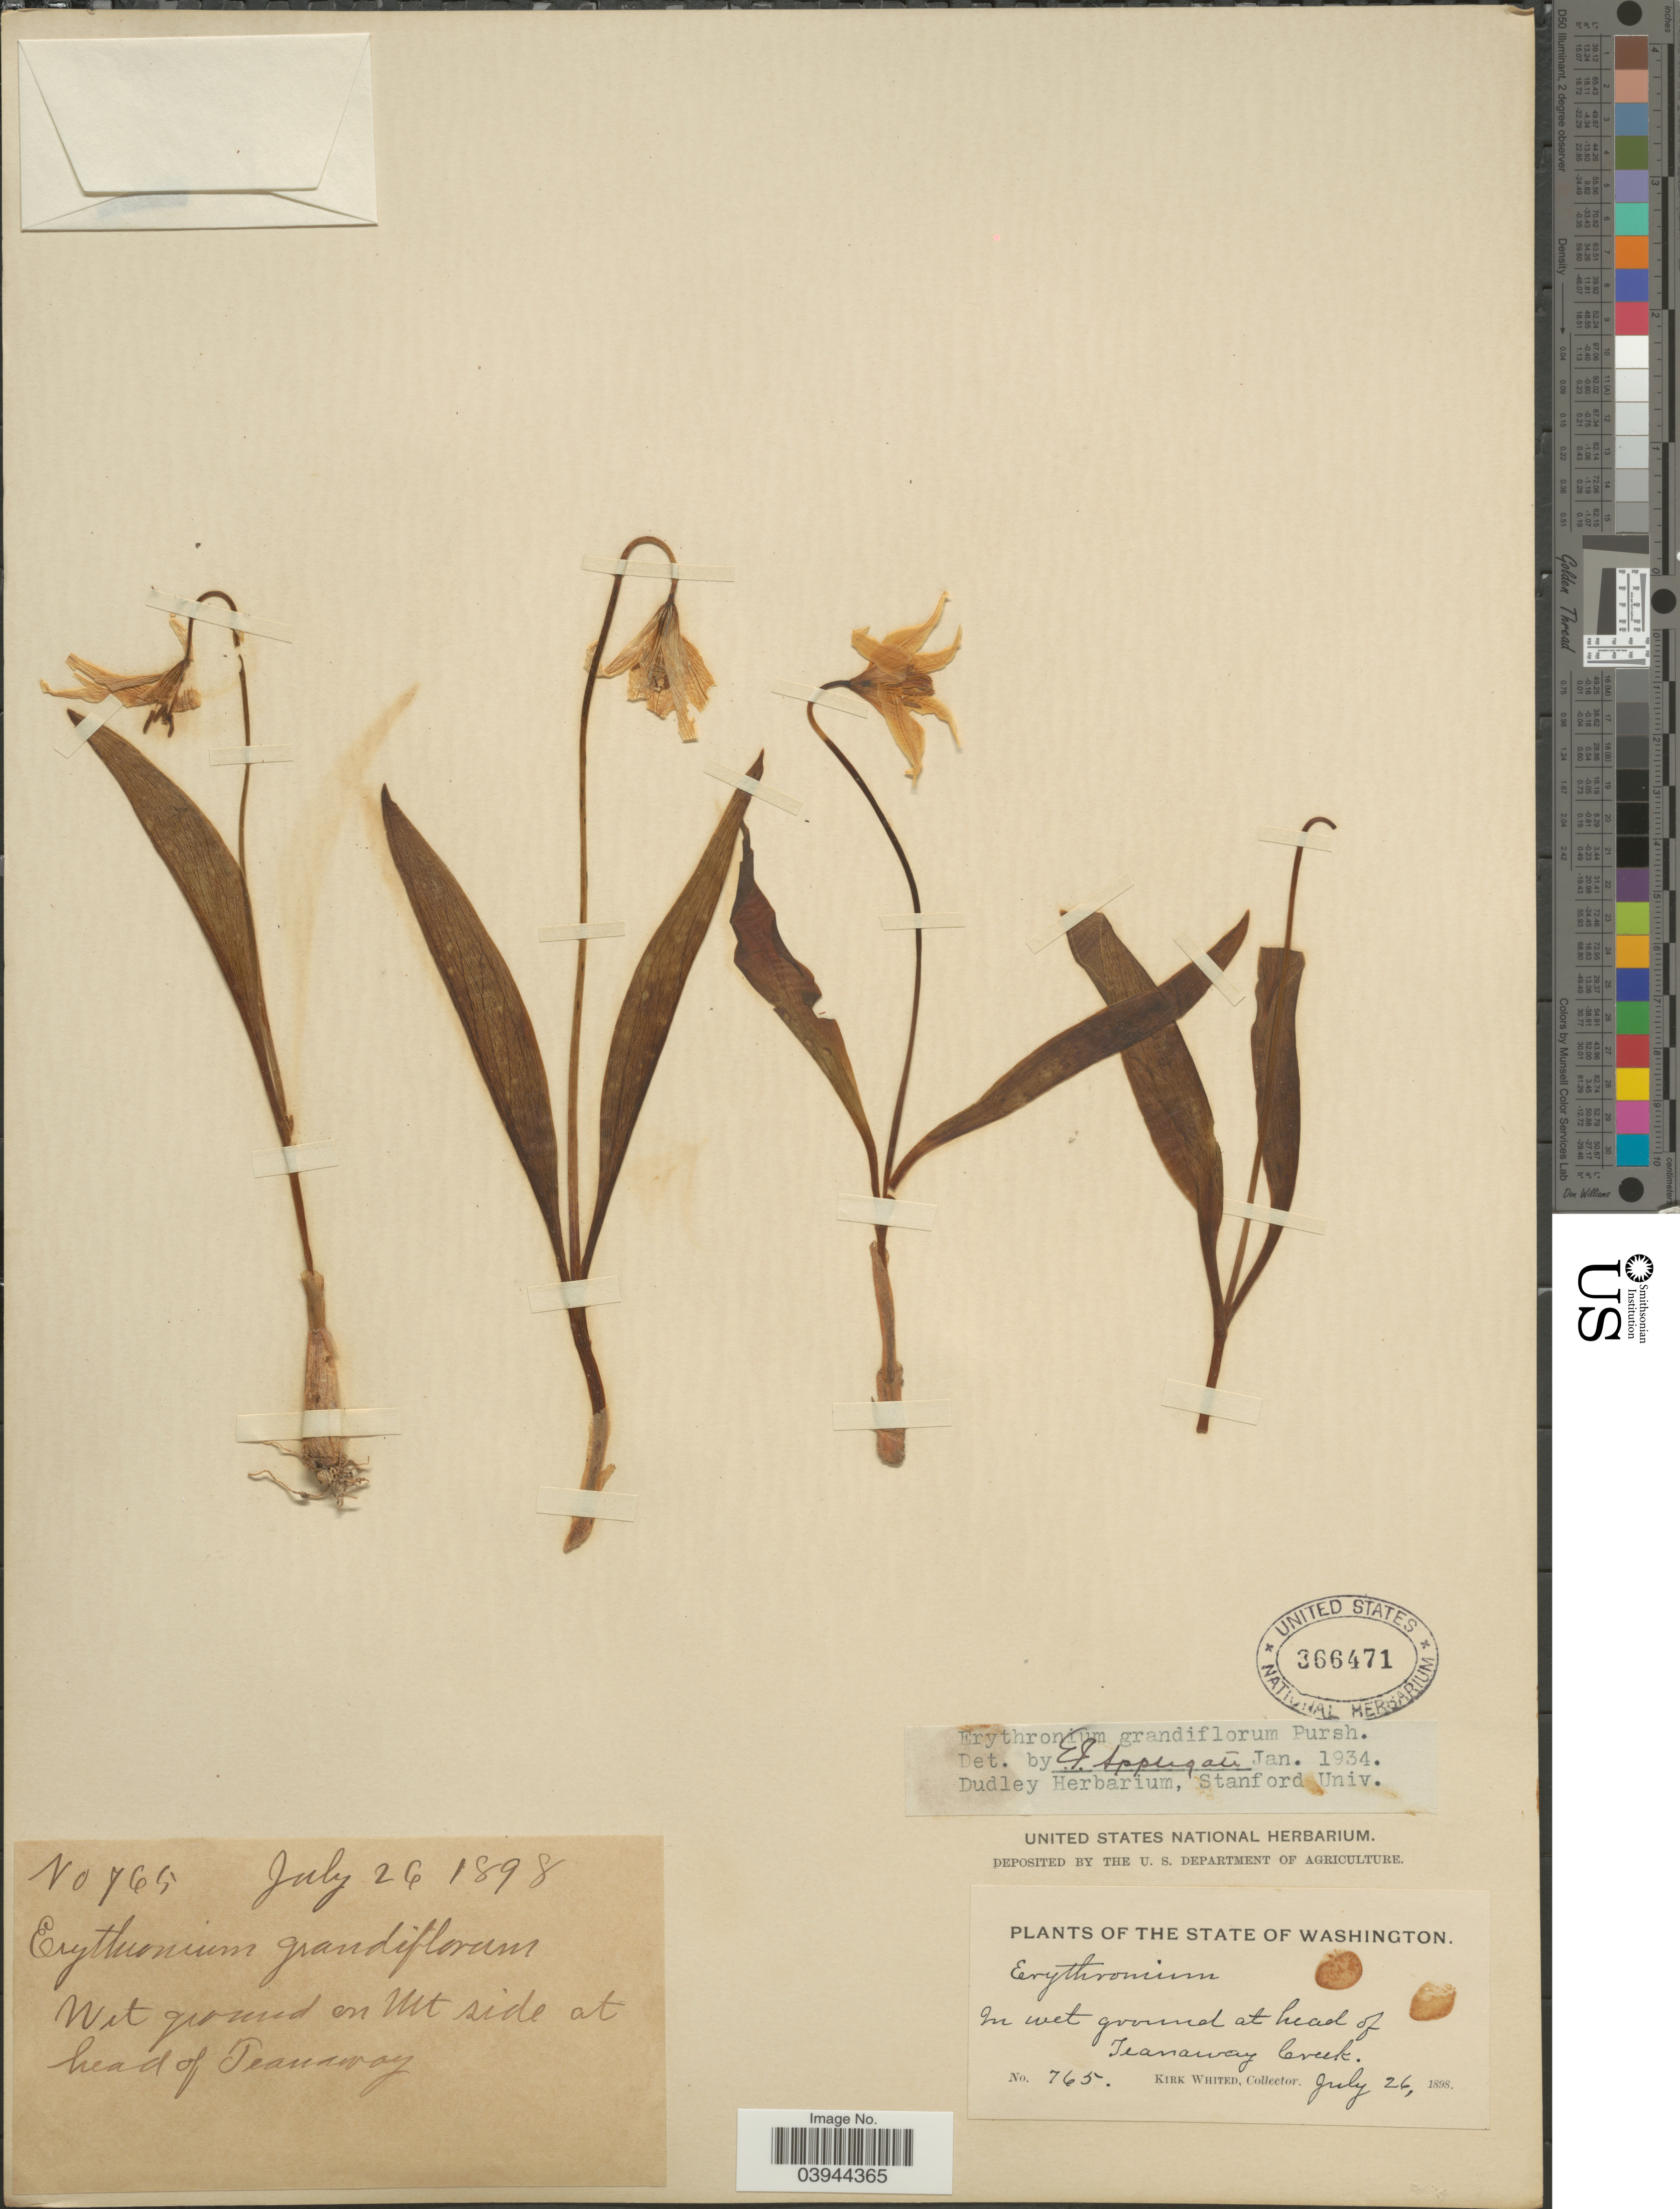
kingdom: Plantae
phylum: Tracheophyta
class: Liliopsida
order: Liliales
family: Liliaceae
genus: Erythronium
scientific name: Erythronium grandiflorum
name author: Pursh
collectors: K. Whited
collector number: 765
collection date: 1898-07-26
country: United States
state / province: Washington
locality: Wet ground on Mt side at head of Teanaway Creek.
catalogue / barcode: US 366471